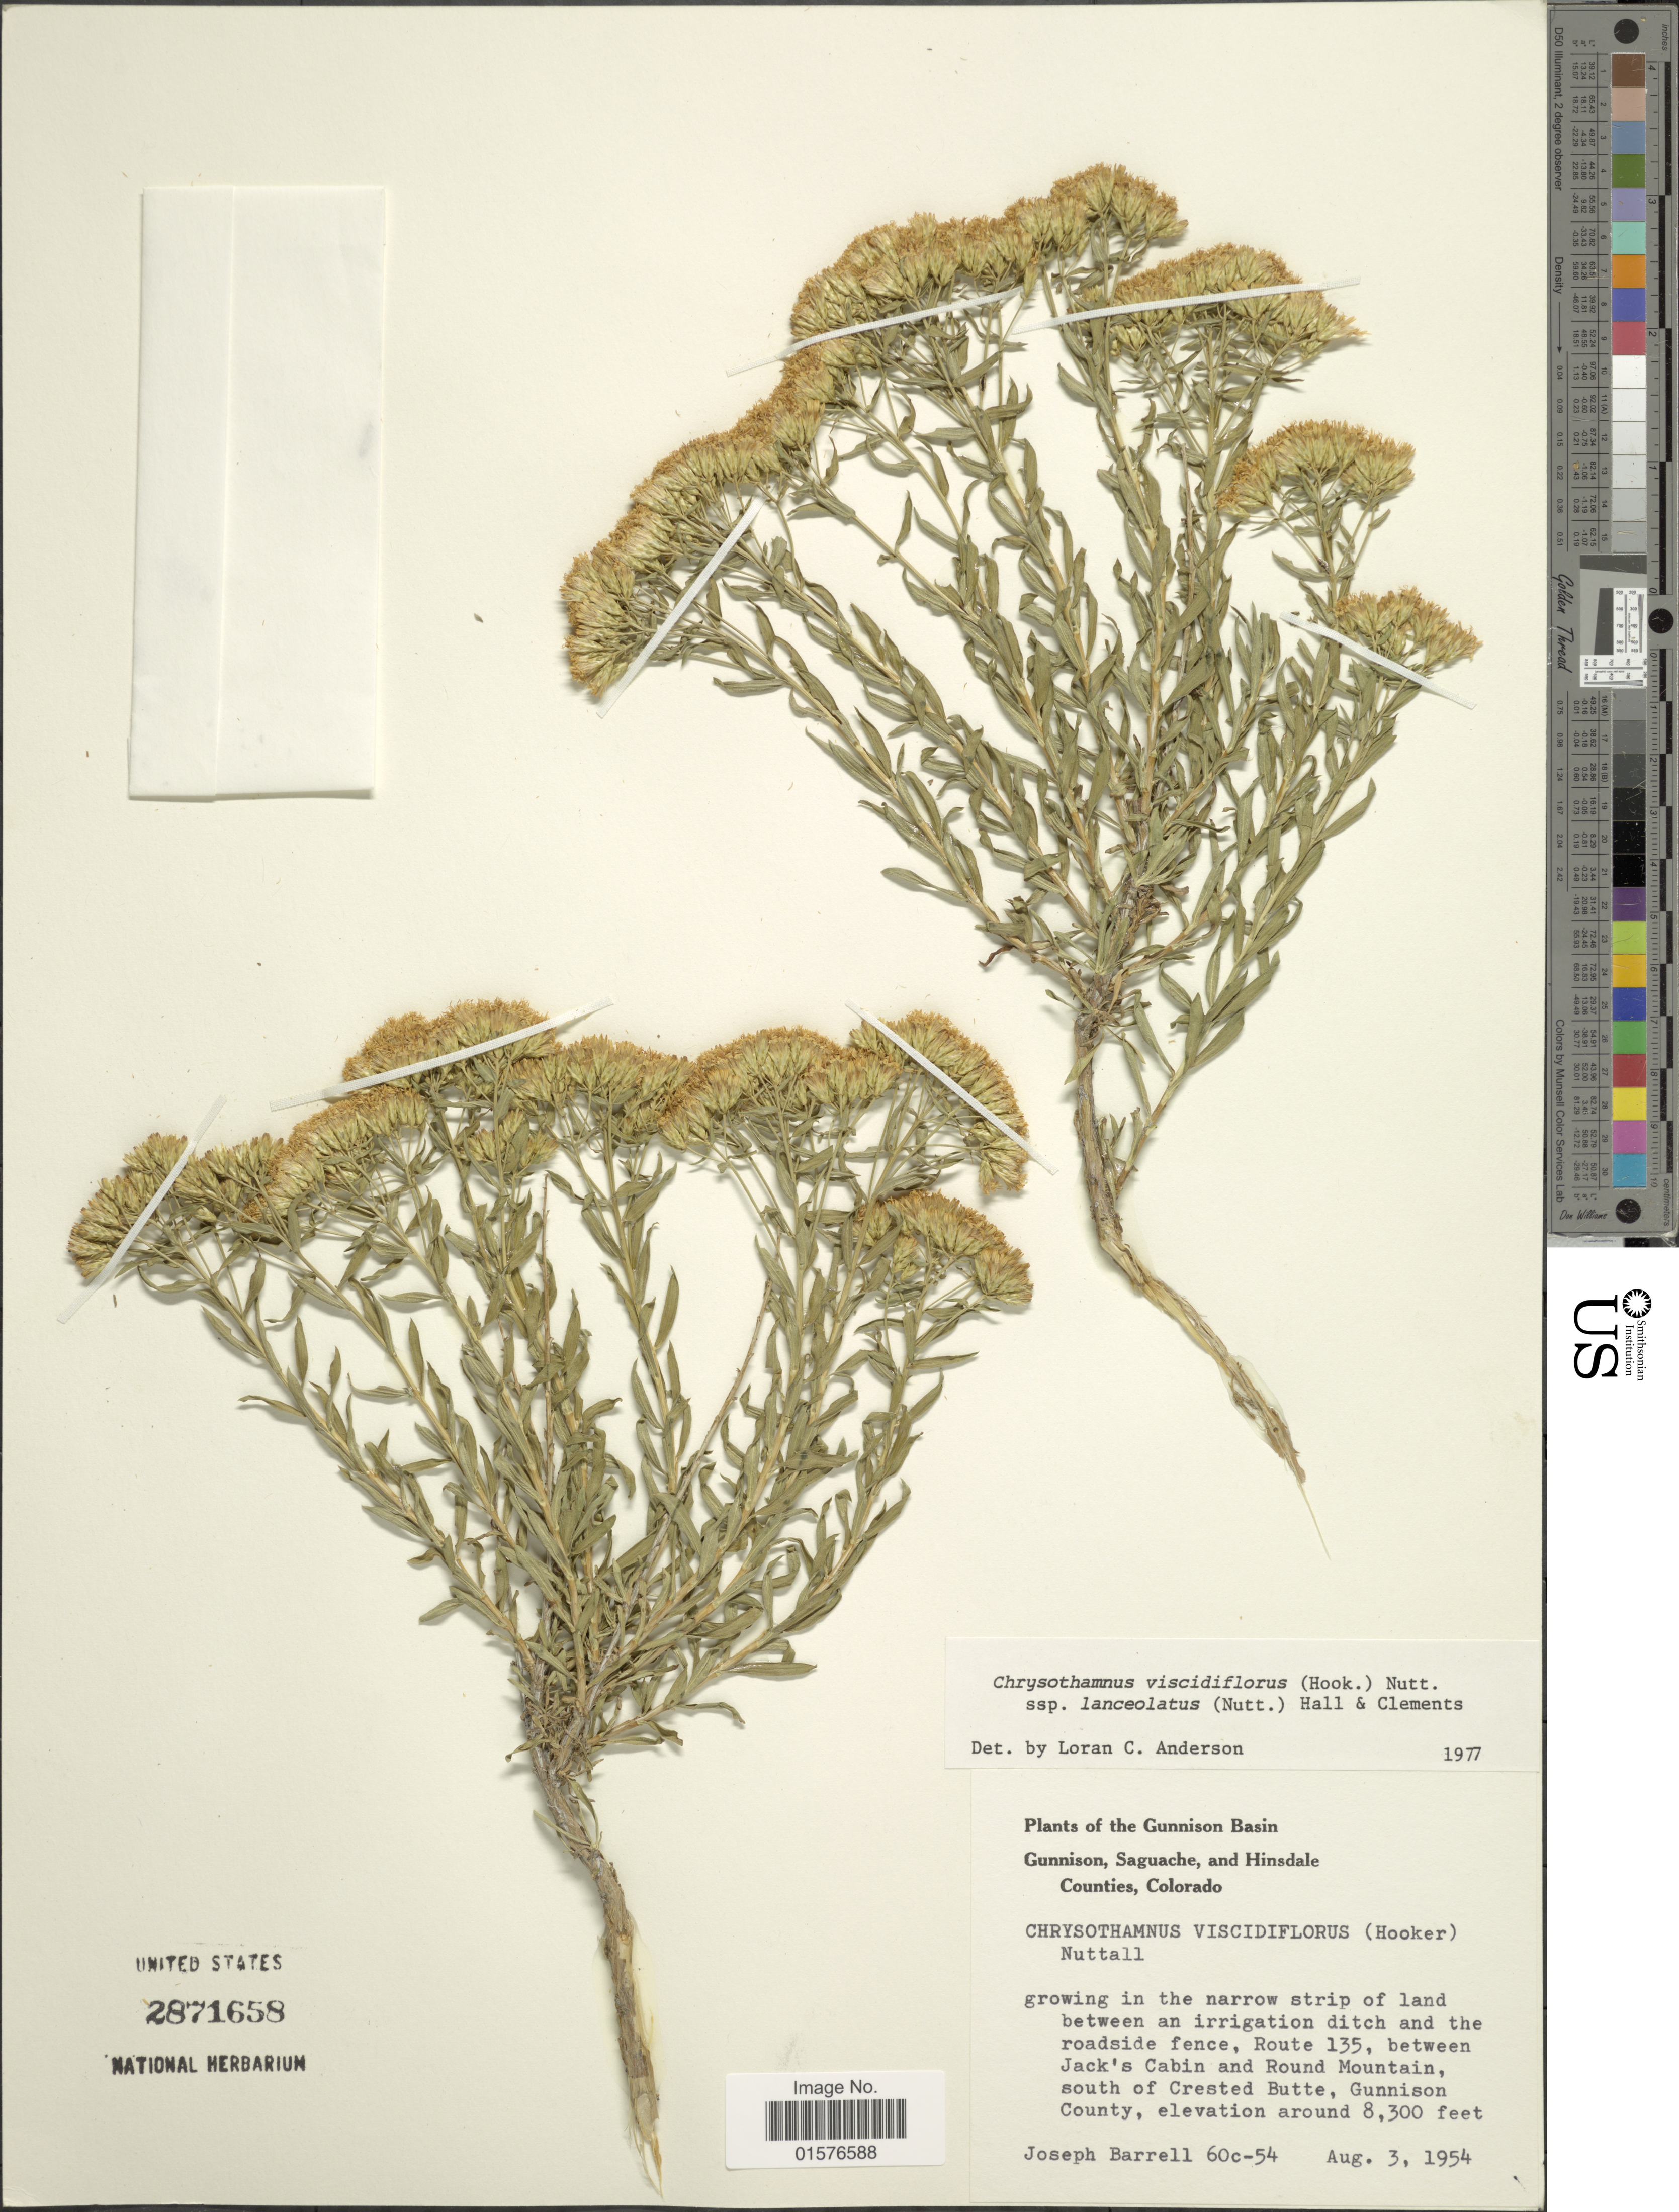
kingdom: Plantae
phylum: Tracheophyta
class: Magnoliopsida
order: Asterales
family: Asteraceae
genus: Chrysothamnus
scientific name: Chrysothamnus viscidiflorus subsp. lanceolatus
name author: (Nutt.) H.M. Hall & Clem.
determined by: Urbatsch, Lowell E., Curator (LSU), Louisiana State University (UNITED STATES)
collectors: J. Barrell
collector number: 60c-54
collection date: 1954-08-03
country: United States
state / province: Colorado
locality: The Gunnison Basin Gunnison, Saguache, and Hinsdale Counties, Route 135, between Jack's Cabin and Round Mountain, south of Crested Butte, Gunnison County.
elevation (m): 2530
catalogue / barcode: US 2871658